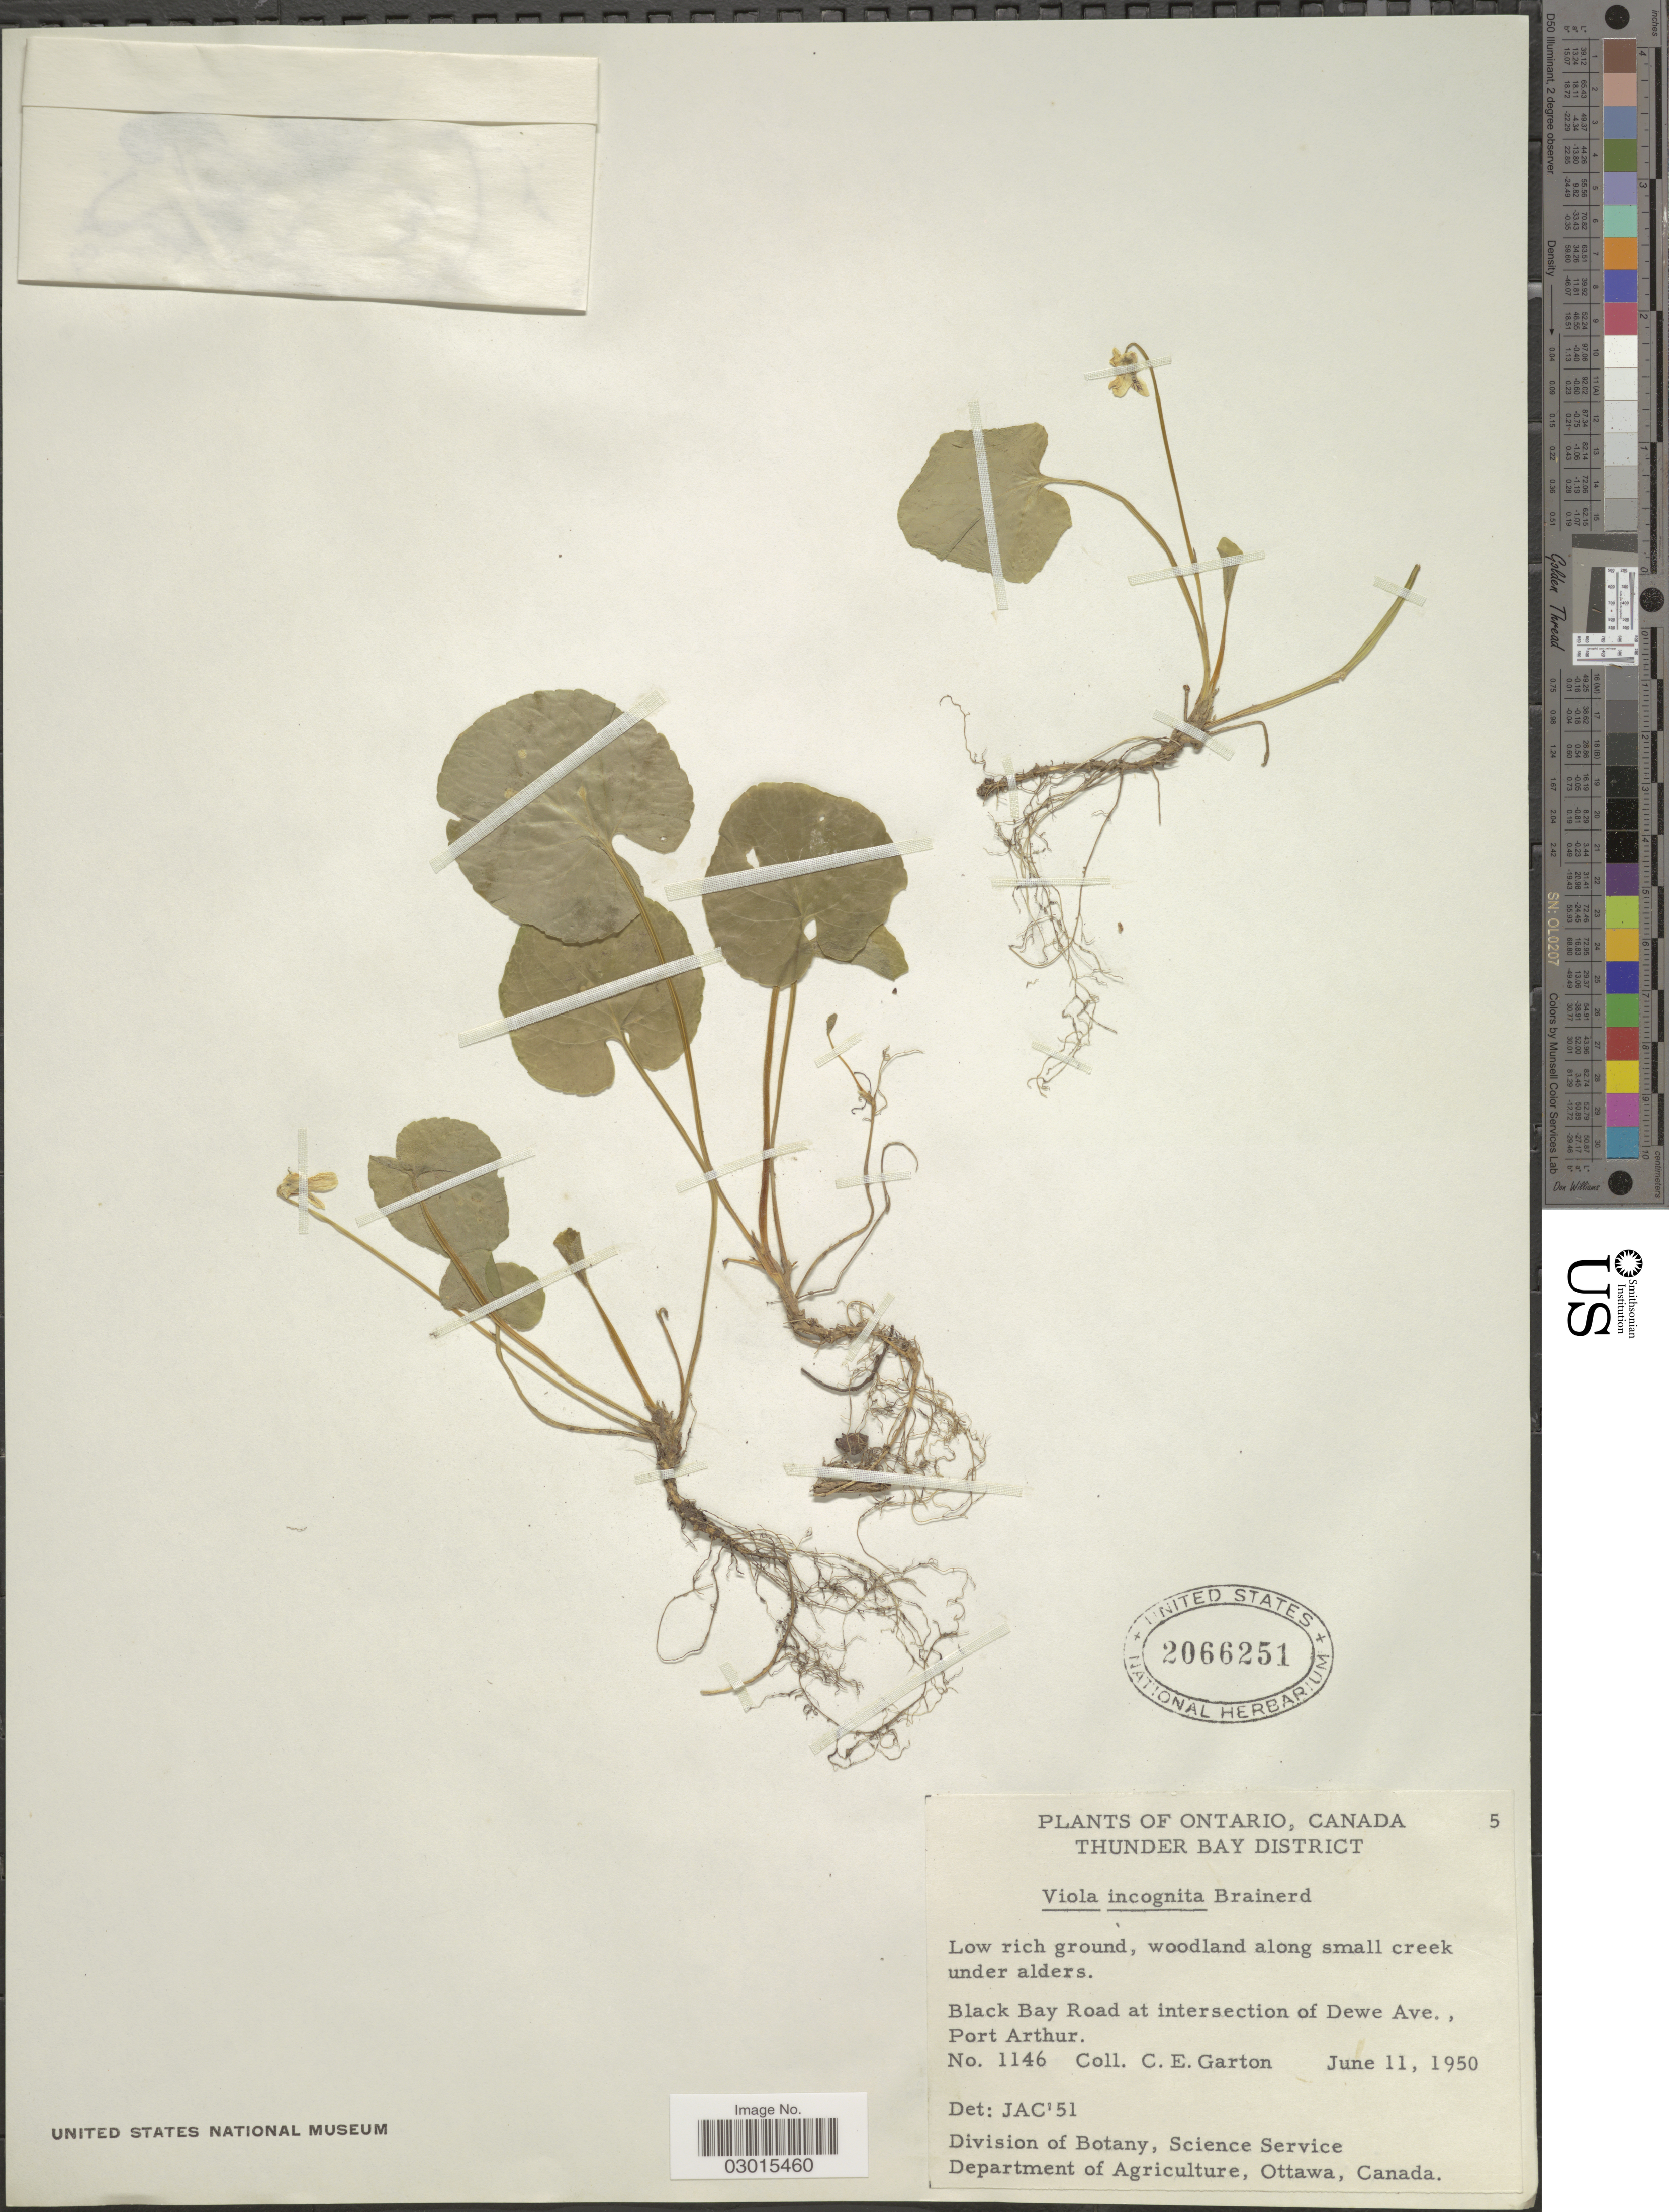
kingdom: Plantae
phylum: Tracheophyta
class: Magnoliopsida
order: Malpighiales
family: Violaceae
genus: Viola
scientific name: Viola incognita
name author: Brainerd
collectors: C. E. Garton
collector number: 1146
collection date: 1950-06-11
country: Canada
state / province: Ontario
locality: Thunder Bay District. Black Bay Road at intersection of Dewe Ave., Port Arthur.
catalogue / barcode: US 2066251